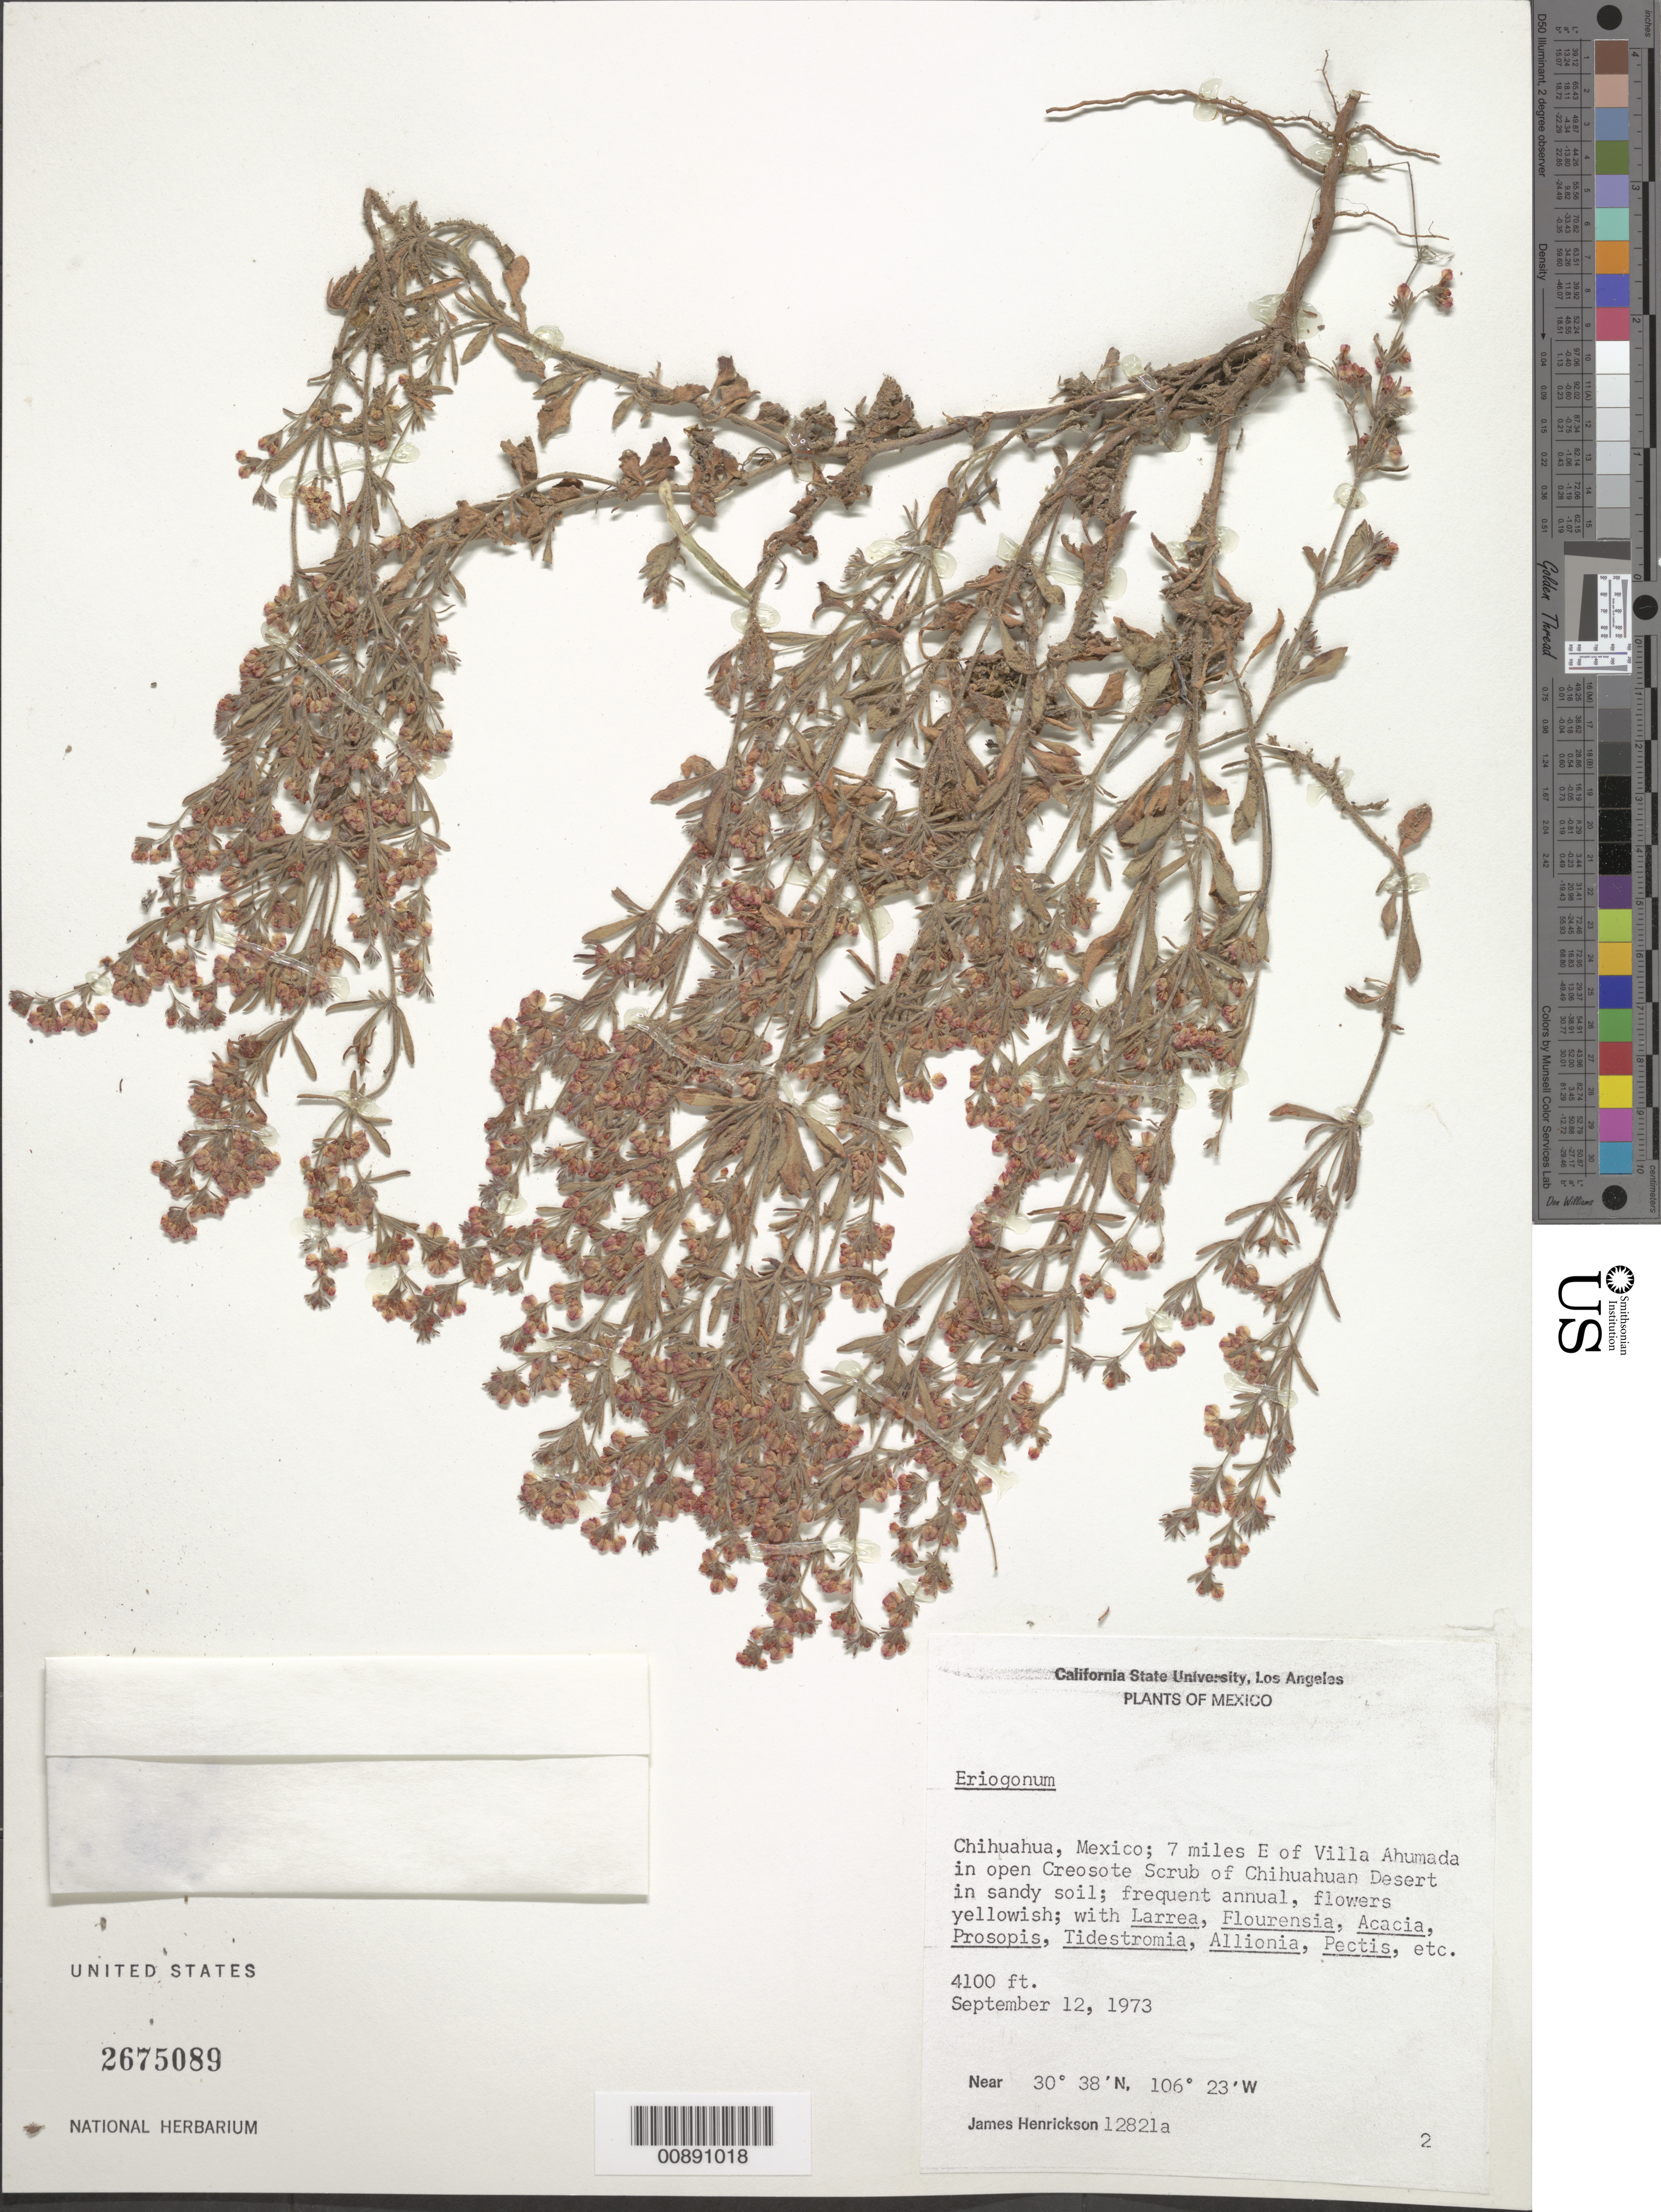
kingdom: Plantae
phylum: Tracheophyta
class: Magnoliopsida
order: Caryophyllales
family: Polygonaceae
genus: Eriogonum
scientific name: Eriogonum sp.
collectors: J. Henrickson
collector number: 12821 a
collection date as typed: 12 Sep 1973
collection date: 1973-09-12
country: Mexico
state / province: Chihuahua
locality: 7 miles E of Villa Ahumada, Chihuahua.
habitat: In open Creosote Scrub of Chihuahuan Desert; in sandy soil; with Larrea, Flourensia, Acacia, Prosopis, Tidestromia ..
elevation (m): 1250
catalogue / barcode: US 2675089